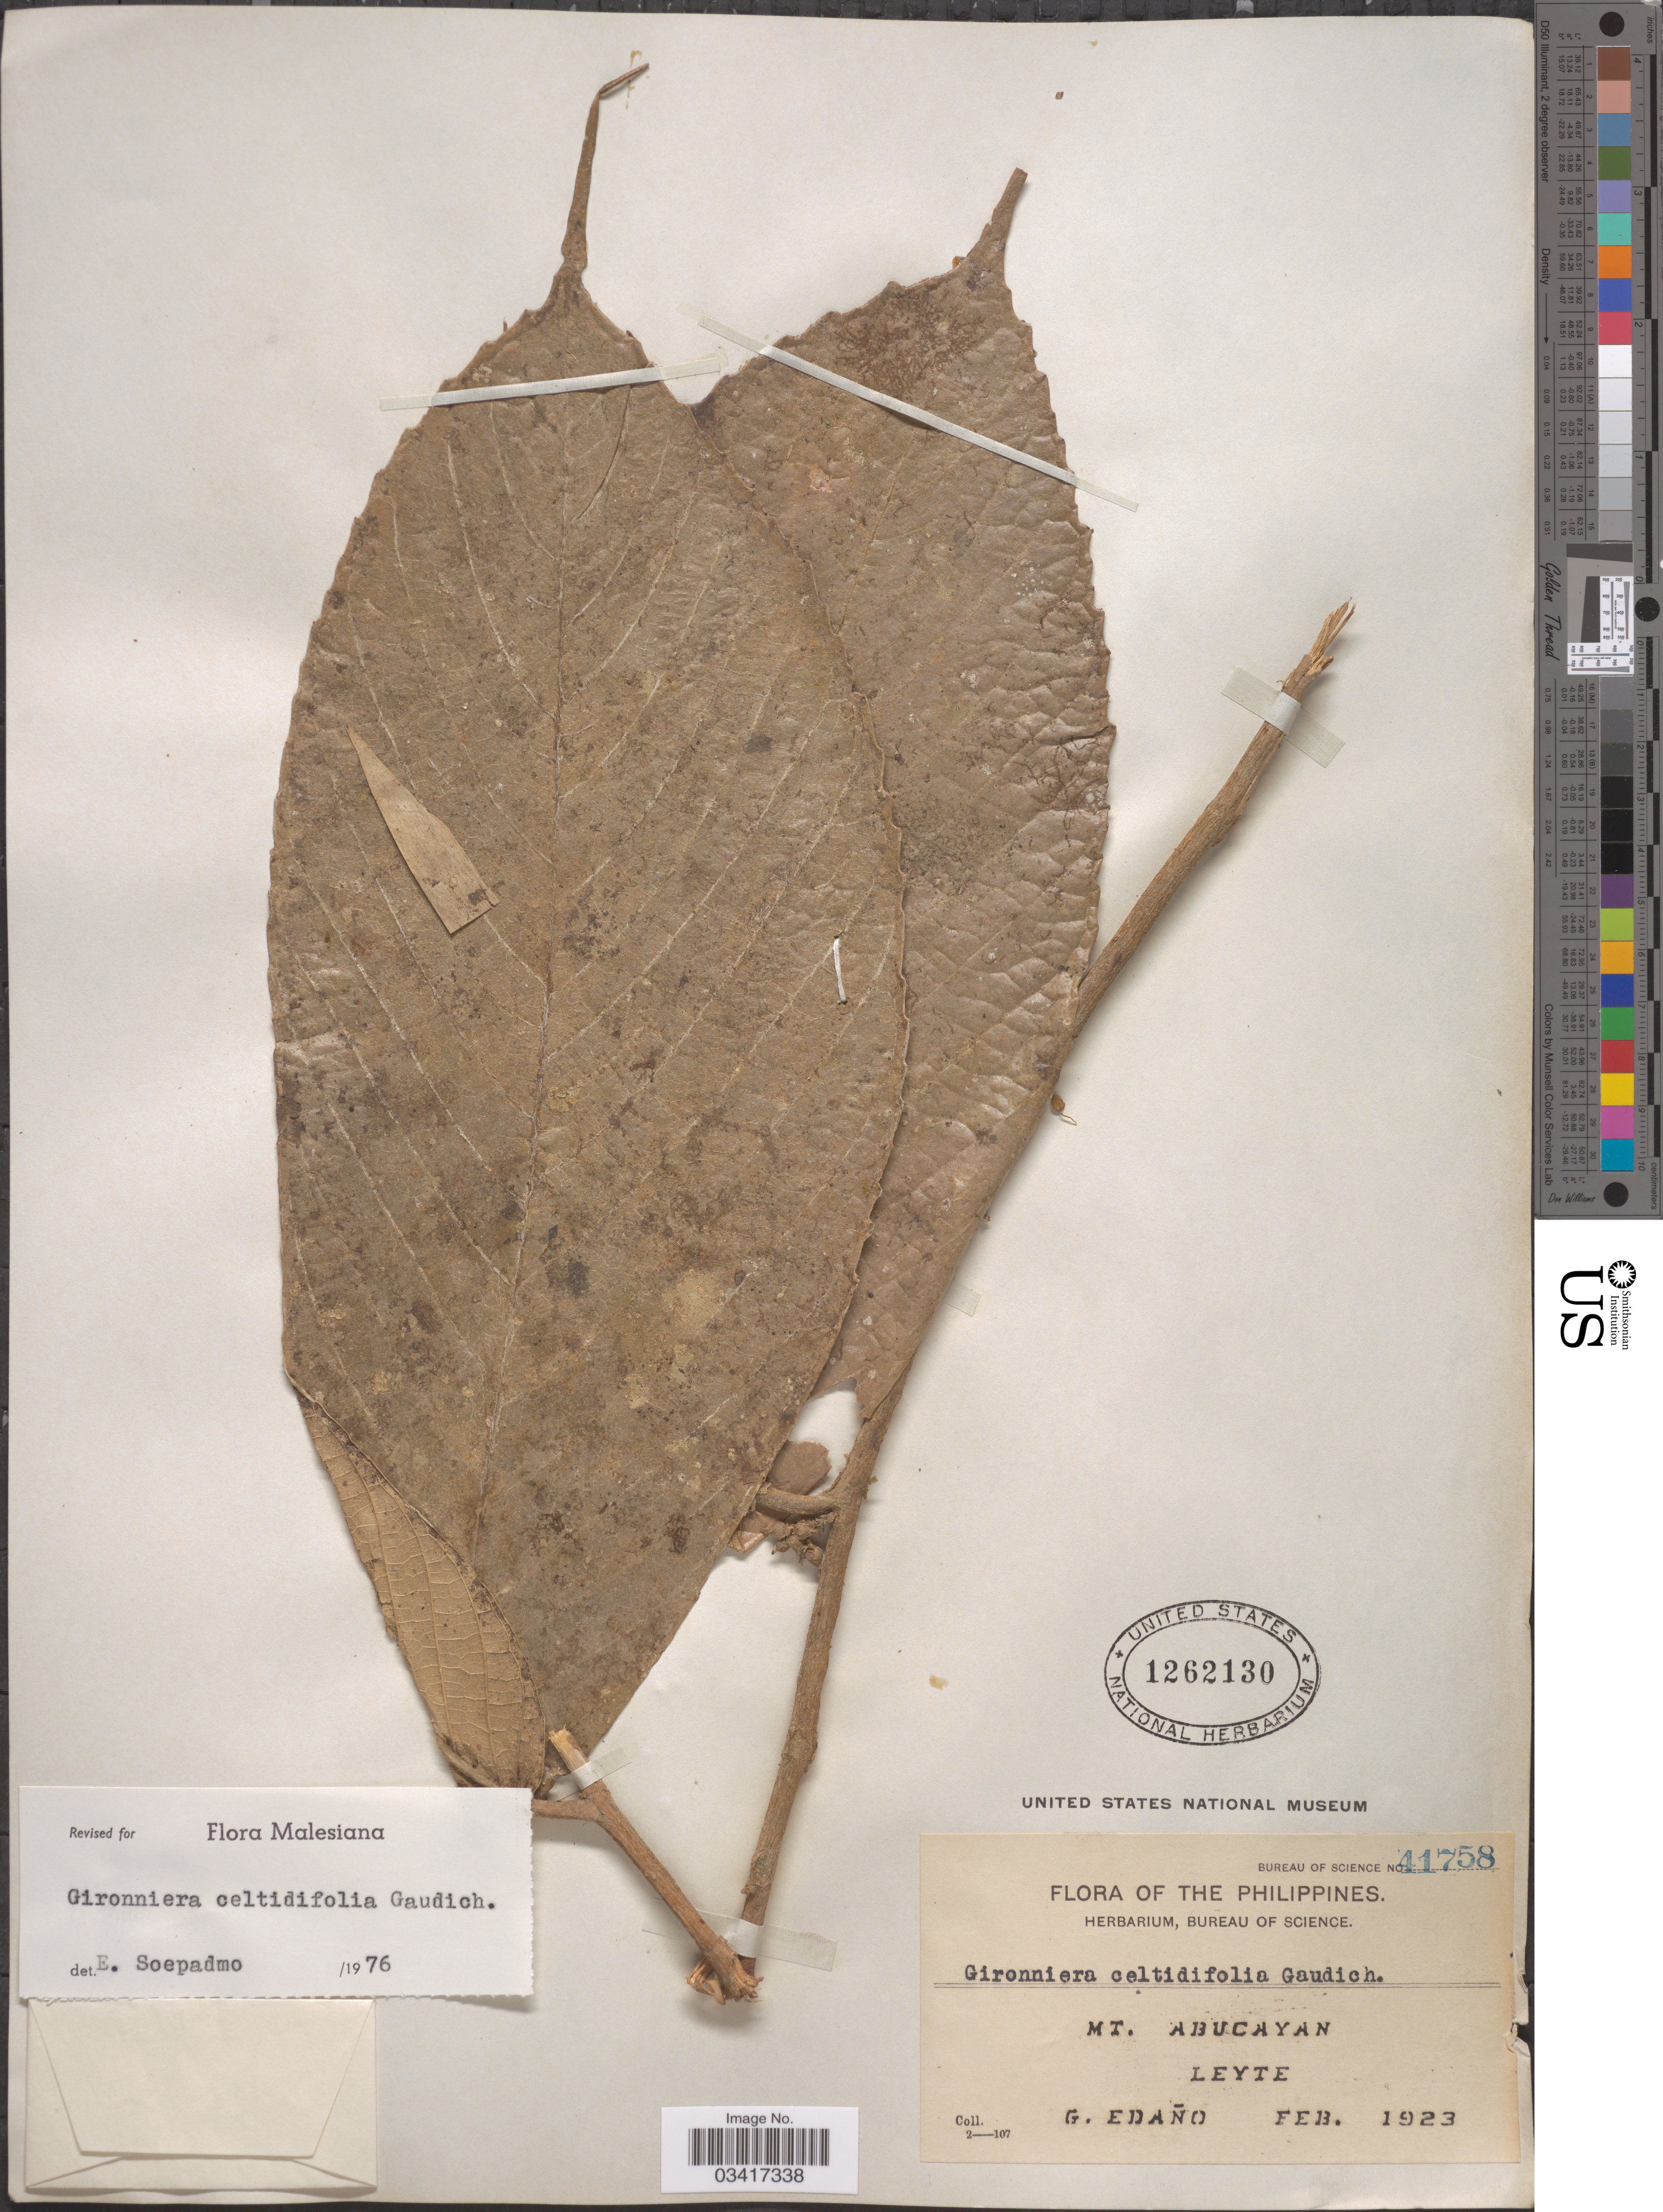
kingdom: Plantae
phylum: Tracheophyta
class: Magnoliopsida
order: Rosales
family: Cannabaceae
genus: Gironniera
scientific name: Gironniera celtidifolia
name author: Gaudich.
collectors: G. Edaño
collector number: Bureau of Science 41758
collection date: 1923-02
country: Philippines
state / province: Eastern Visayas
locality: Mt. Abucayan, Leyte.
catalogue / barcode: US 1262130